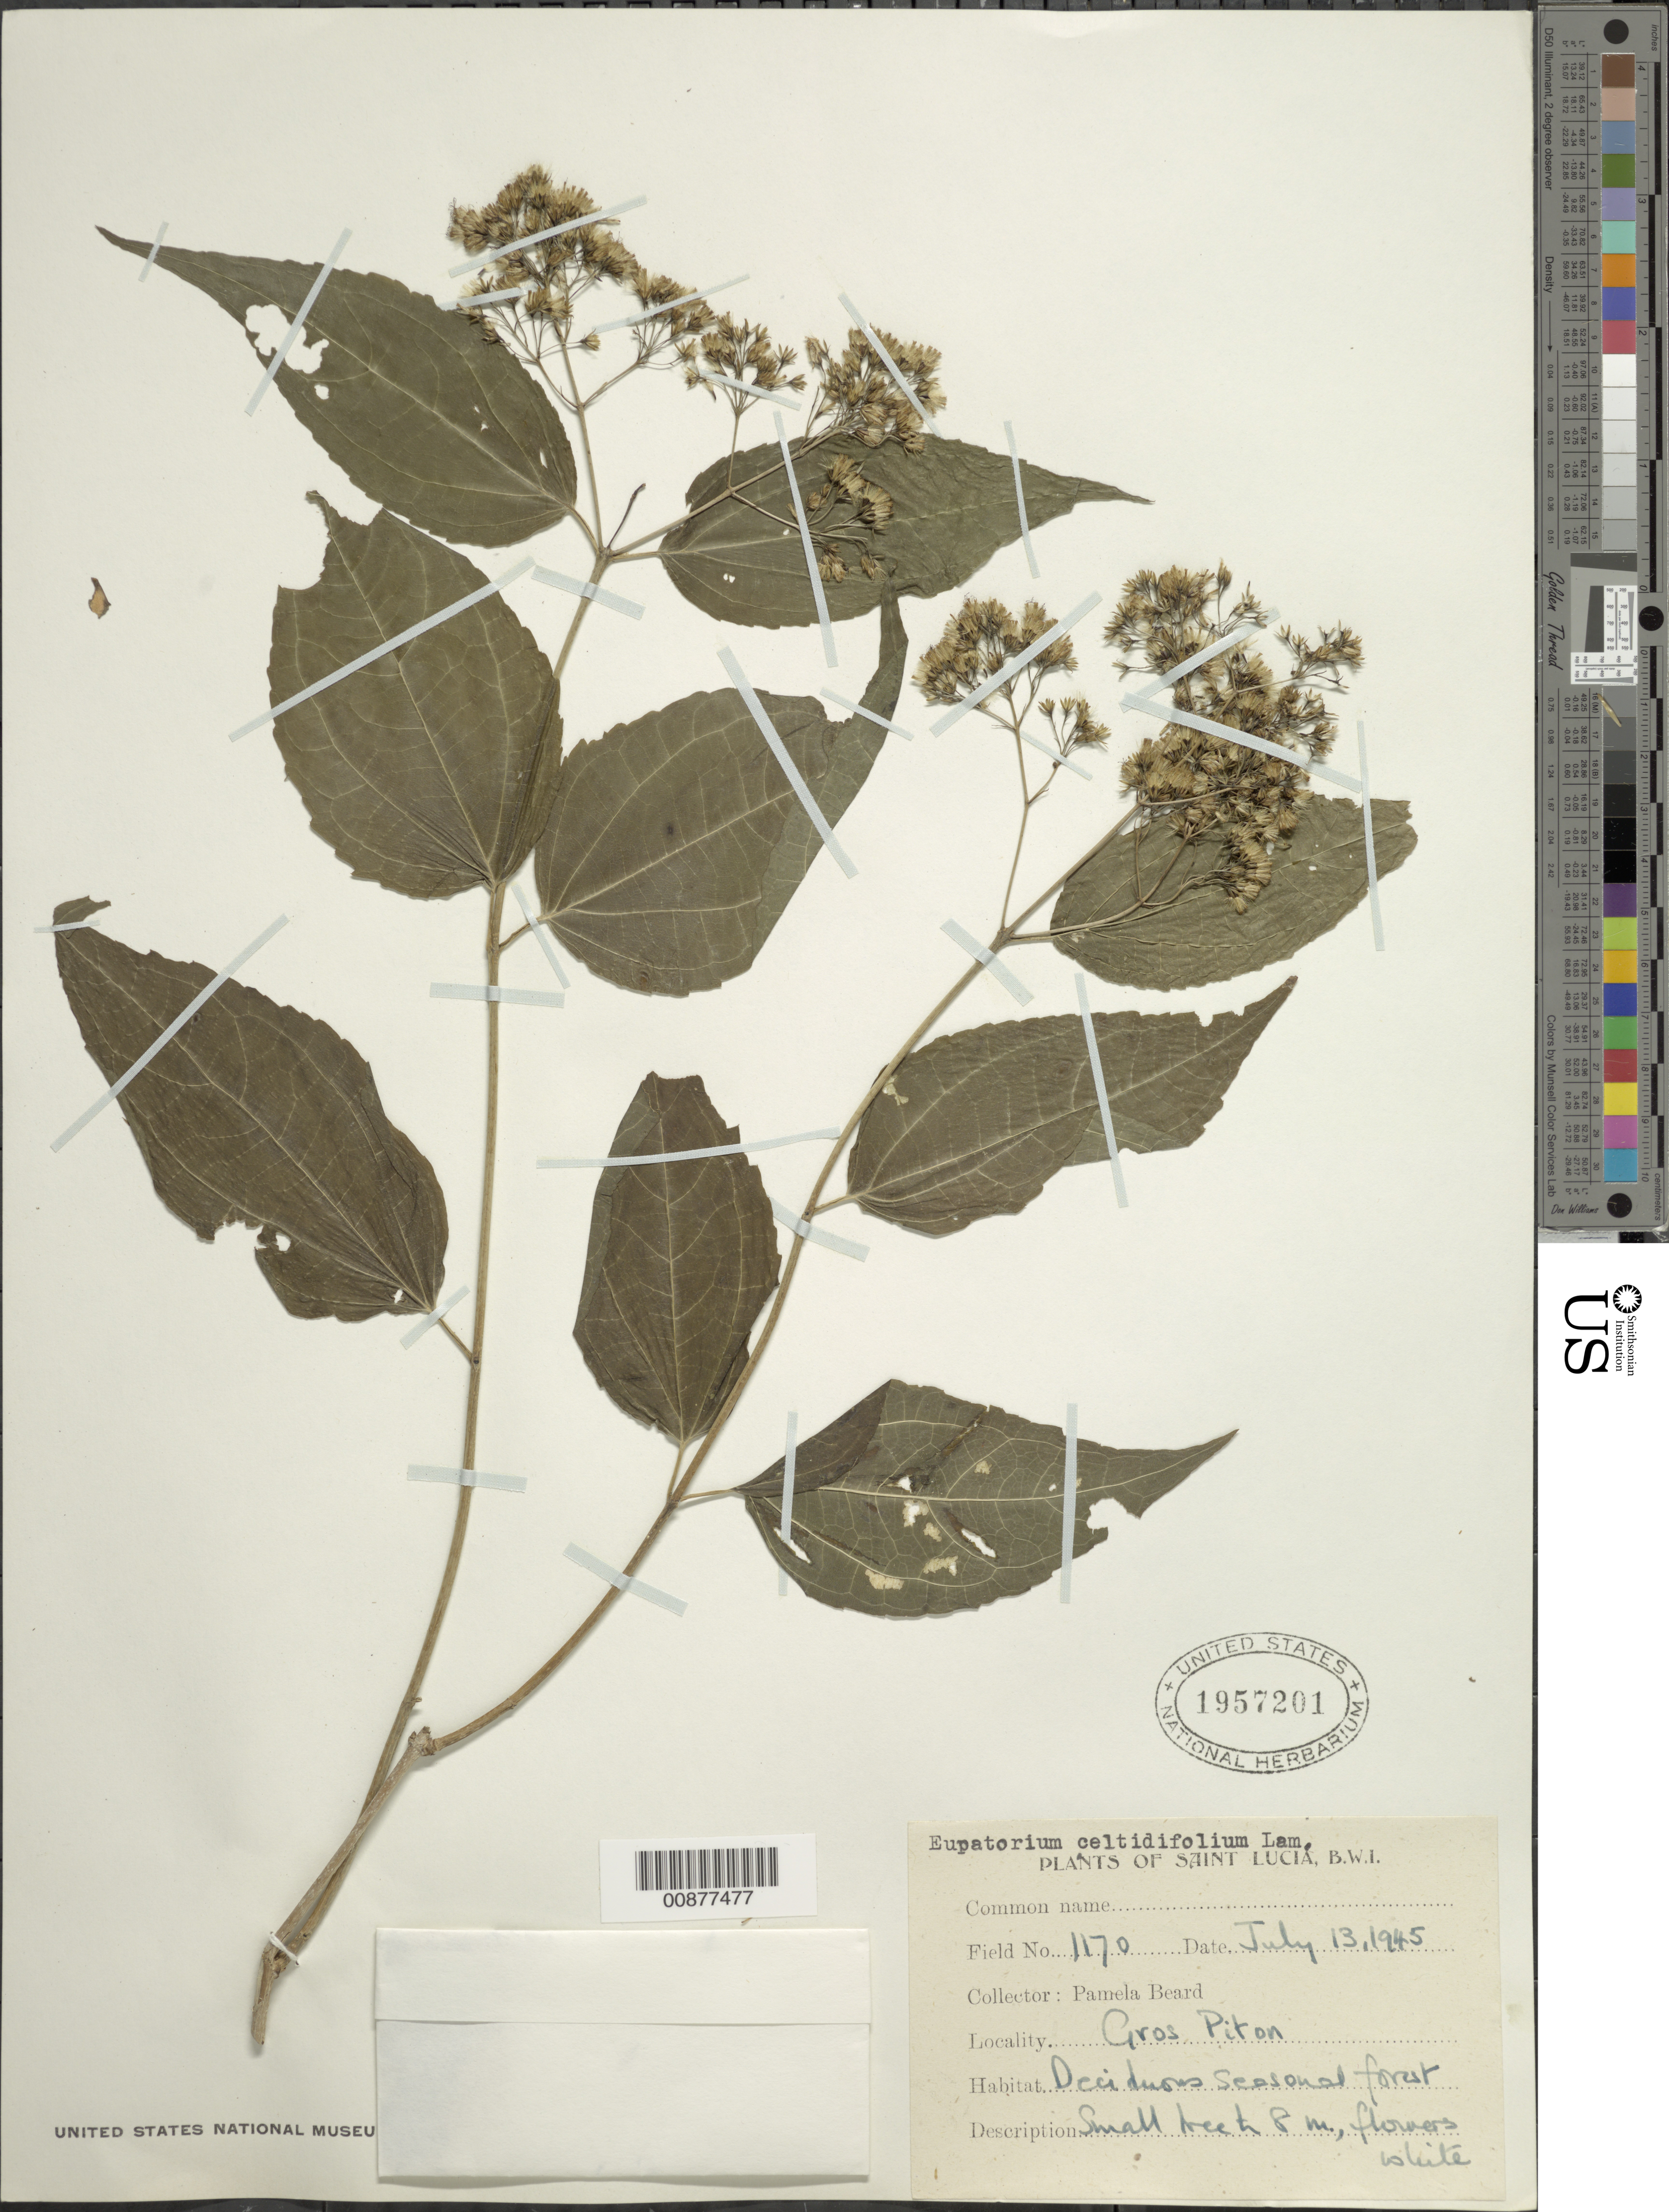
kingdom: Plantae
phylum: Tracheophyta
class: Magnoliopsida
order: Asterales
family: Asteraceae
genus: Koanophyllon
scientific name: Koanophyllon celtidifolium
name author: (Lam.) R.M. King & H. Rob.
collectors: P. Beard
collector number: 1170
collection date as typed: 13 Jul 1945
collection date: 1945-07-13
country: St. Lucia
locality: Gros Piton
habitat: Deciduous seasonal forest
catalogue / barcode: US 1957201